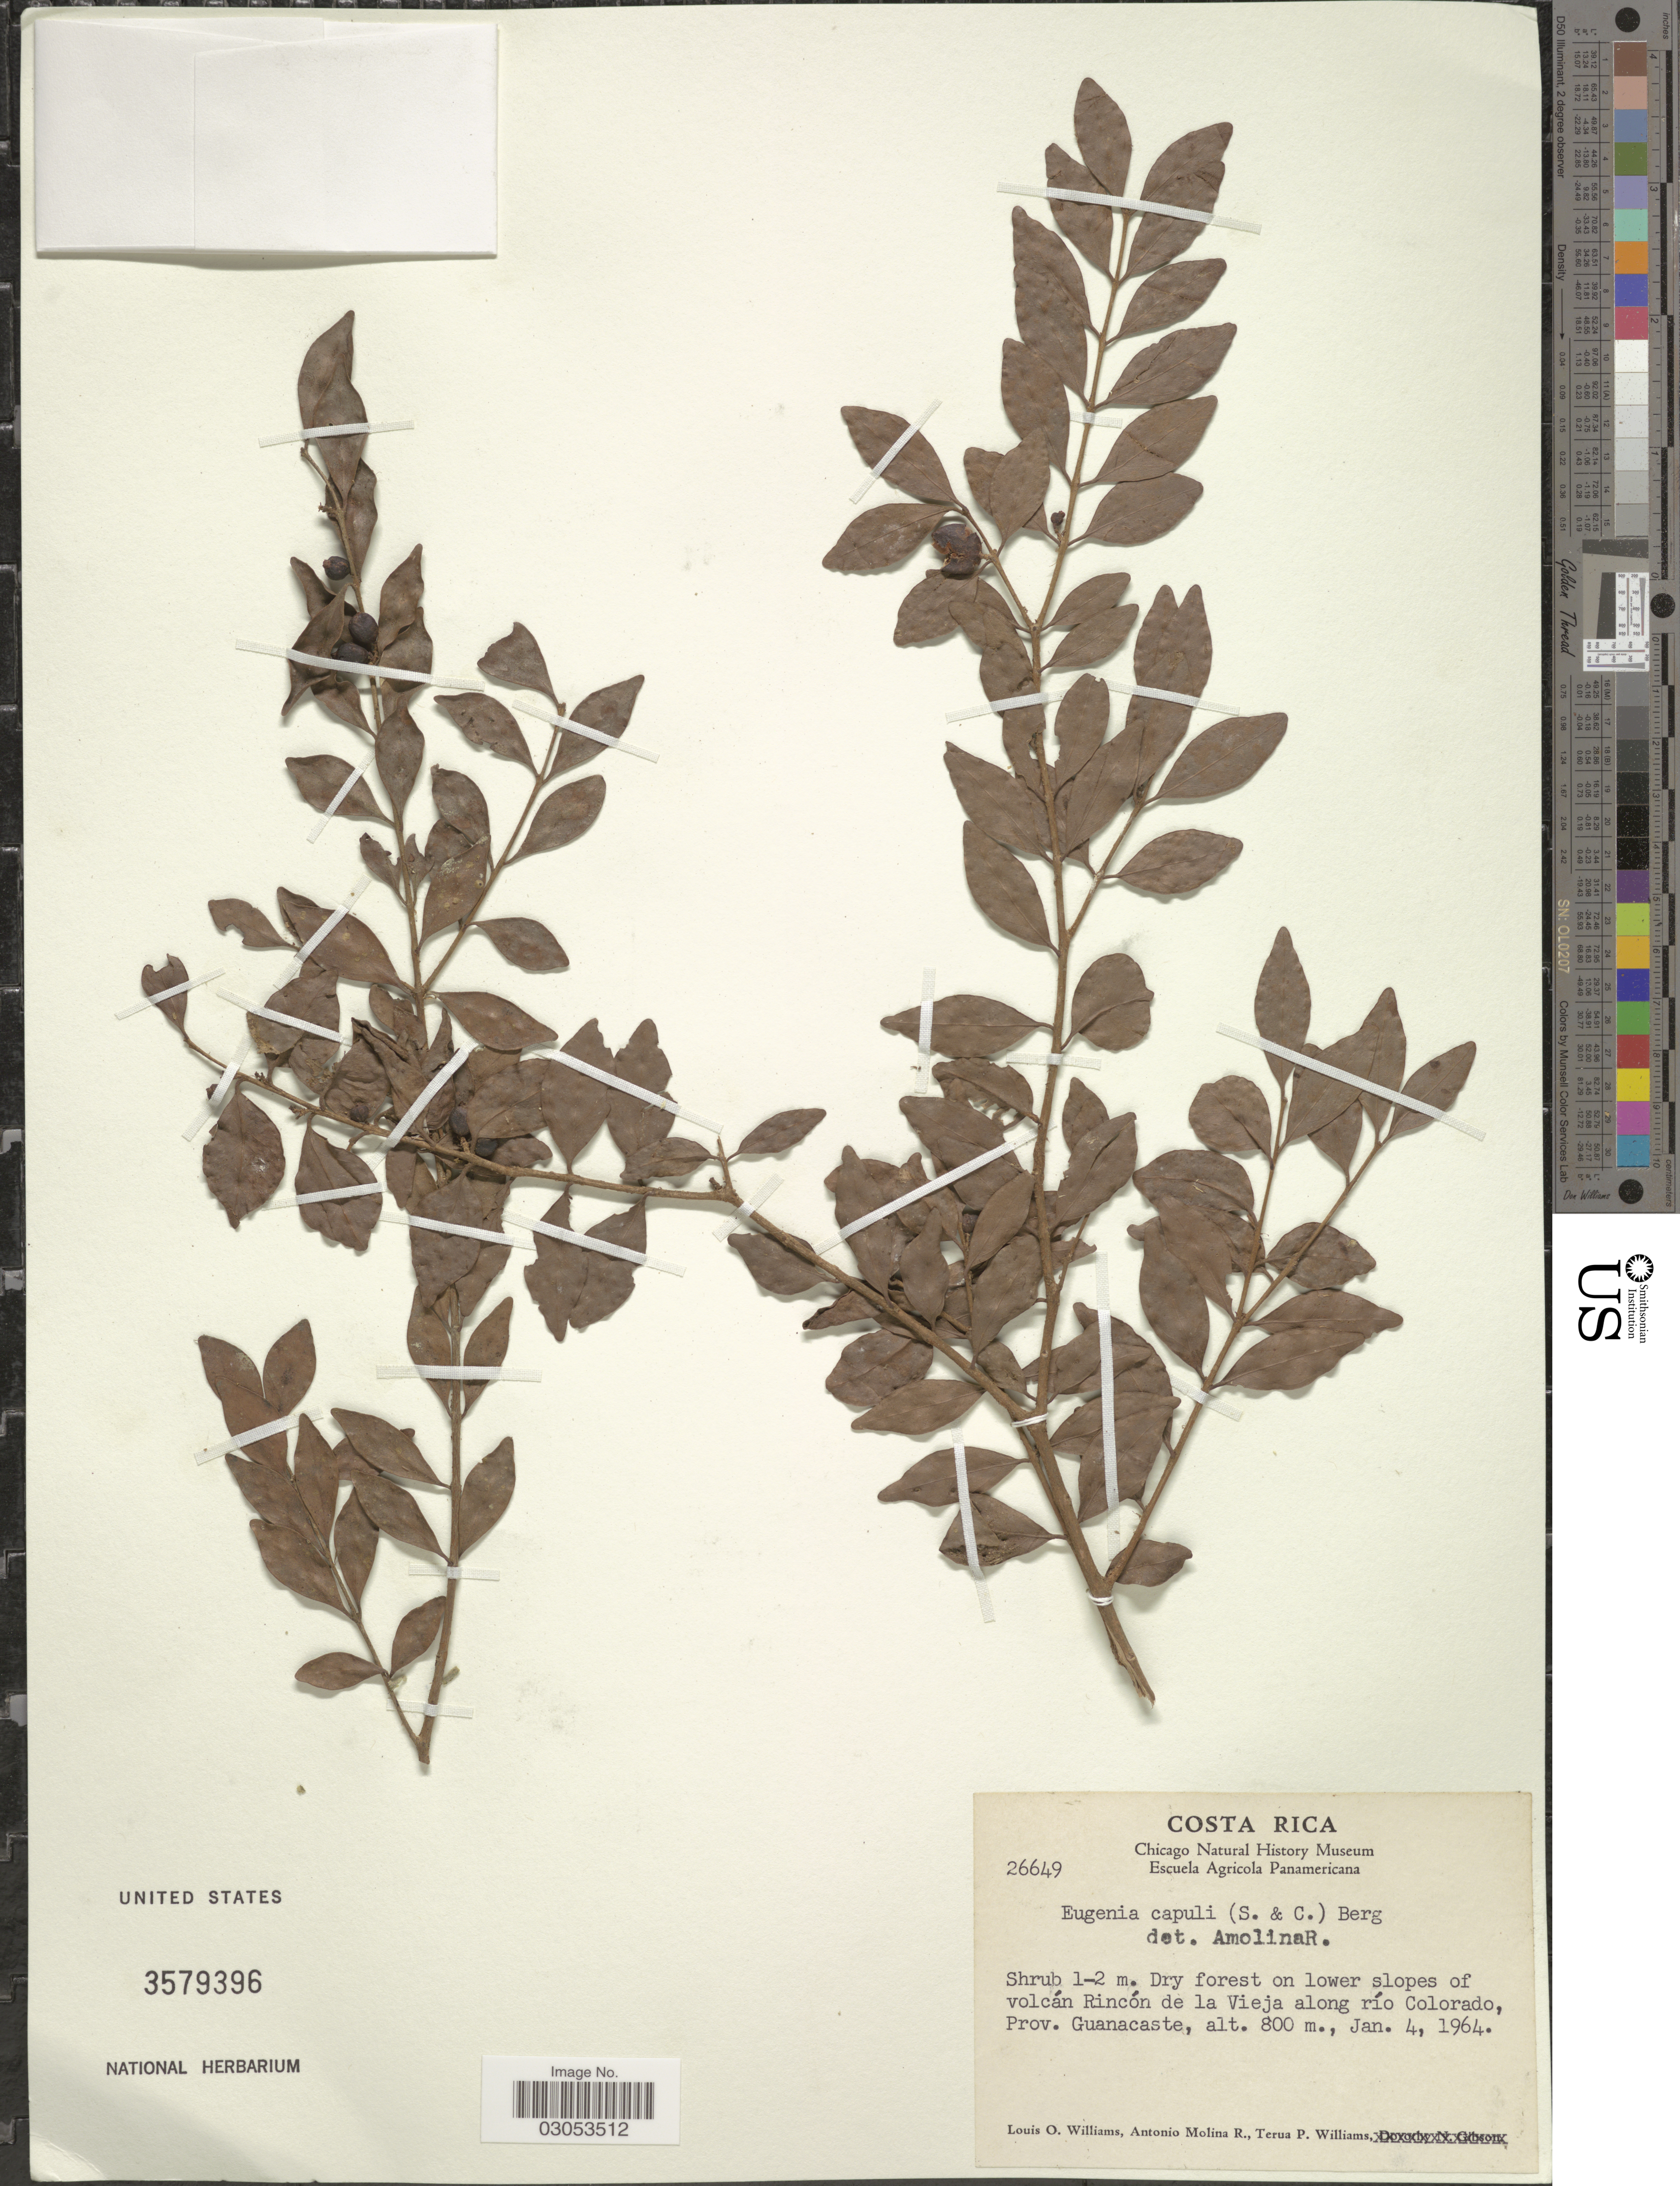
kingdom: Plantae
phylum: Tracheophyta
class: Magnoliopsida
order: Myrtales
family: Myrtaceae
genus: Eugenia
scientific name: Eugenia capuli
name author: (Schltdl. & Cham.) Hook. & Arn.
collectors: L. O. Williams, A. Molina R. & T. Williams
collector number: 26649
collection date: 1964-01-04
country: Costa Rica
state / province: Guanacaste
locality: Dry forest on lower slopes of volcán Rincón de la Vieja along río Colorado, Prov. Guanacaste.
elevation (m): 800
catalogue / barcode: US 3579396